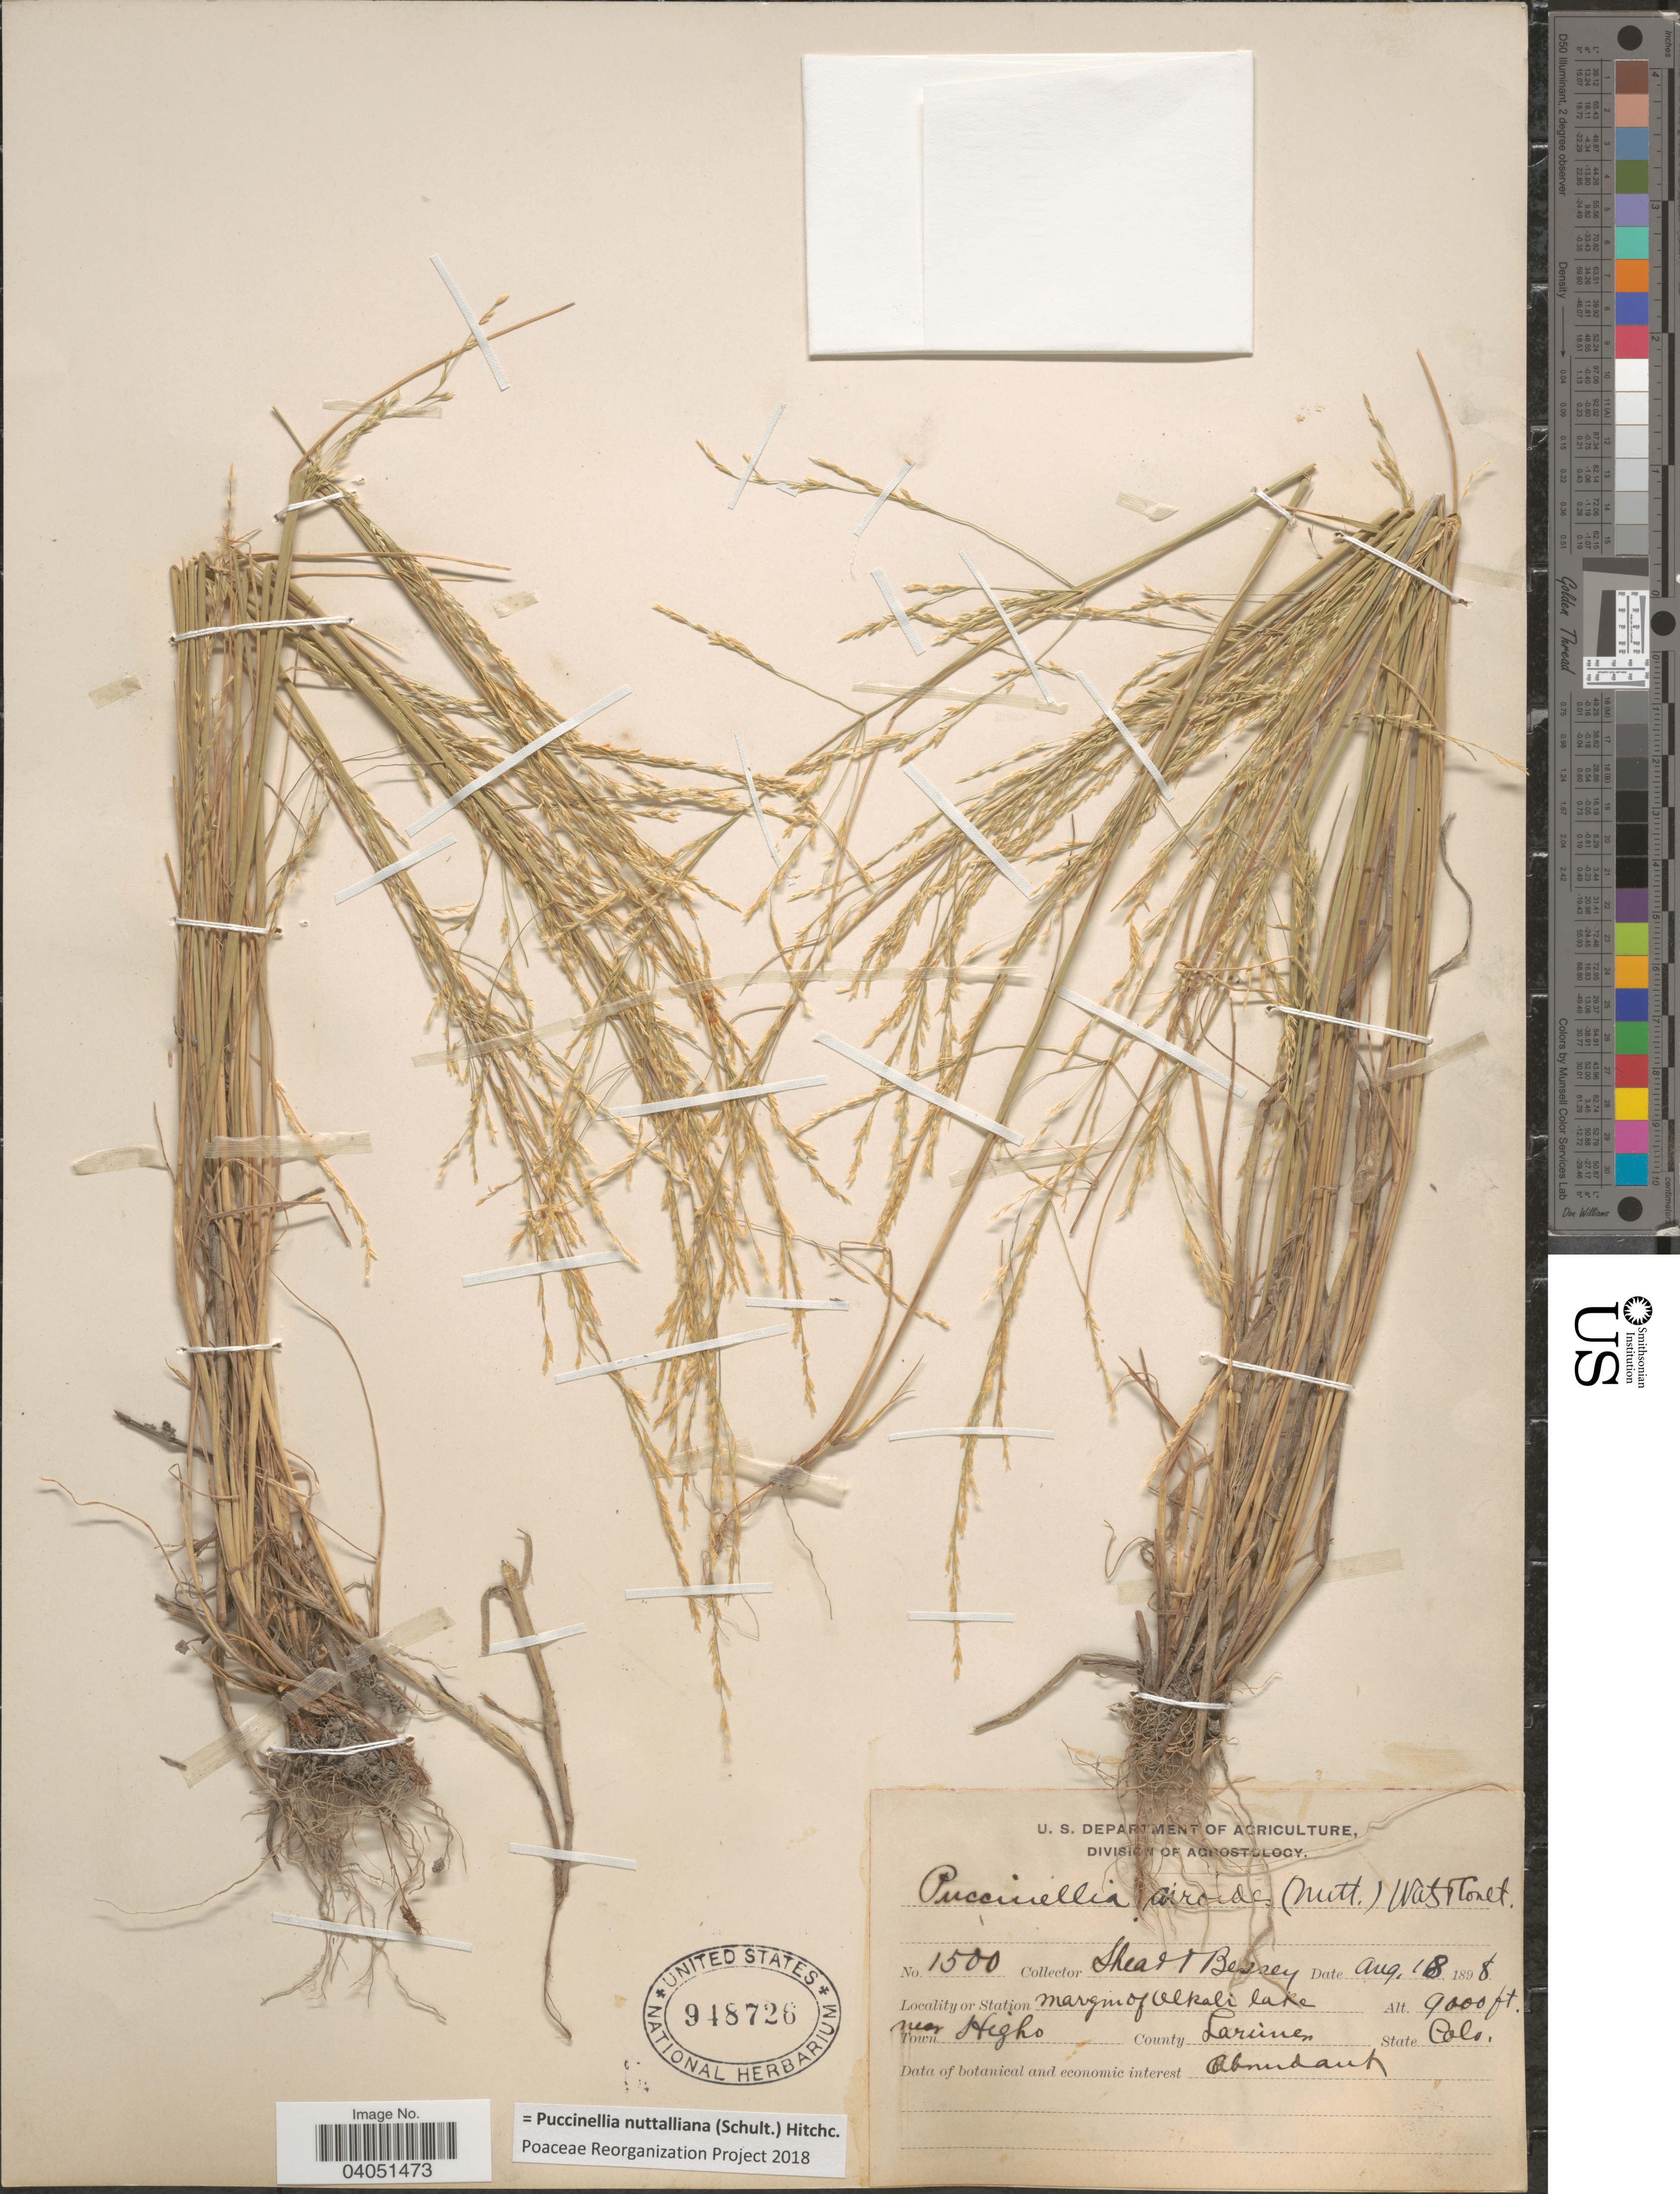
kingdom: Plantae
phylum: Tracheophyta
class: Liliopsida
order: Poales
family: Poaceae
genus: Puccinellia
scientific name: Puccinellia nuttalliana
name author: (Schult.) Hitchc.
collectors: -- Shear & -. Bessey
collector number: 1500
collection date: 1898-08-18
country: United States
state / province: Colorado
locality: Margin of Alkali lake near Higho. County Larimer.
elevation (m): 2743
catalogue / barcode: US 948726